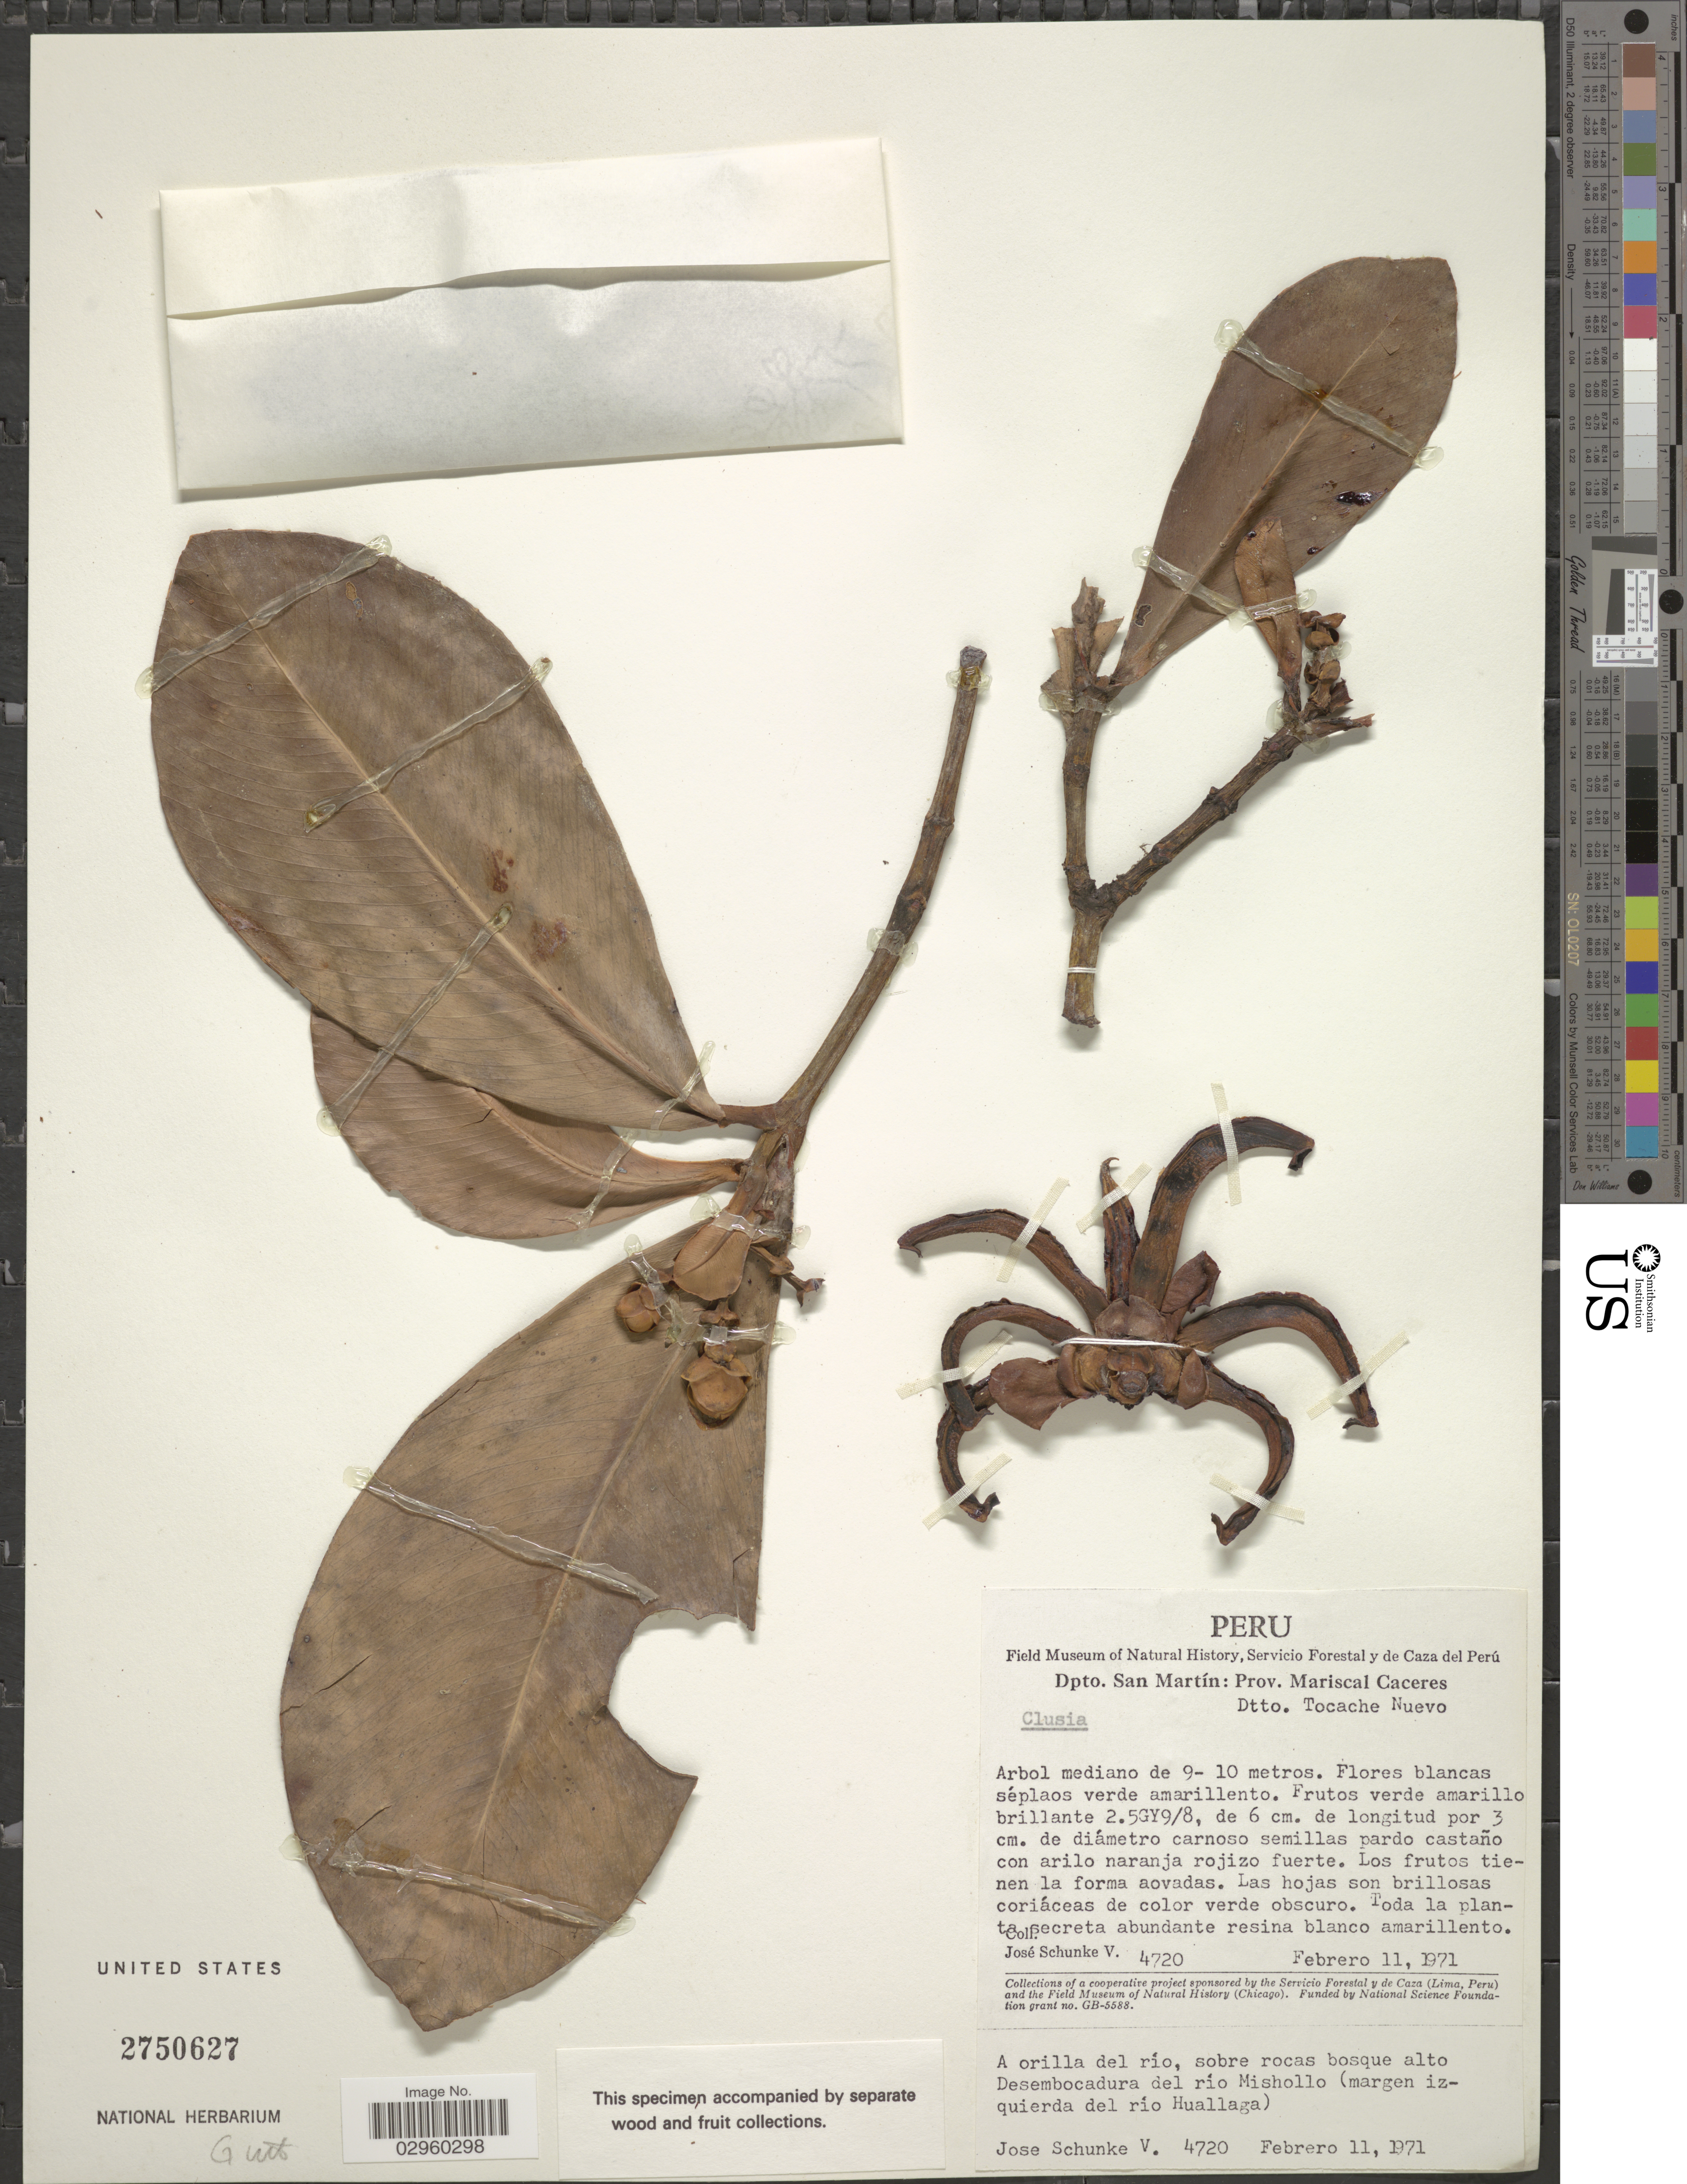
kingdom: Plantae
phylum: Tracheophyta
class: Magnoliopsida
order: Malpighiales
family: Clusiaceae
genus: Clusia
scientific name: Clusia sp.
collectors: J. Schunke Vigo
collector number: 4720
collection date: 1971-02-11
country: Peru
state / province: San Martín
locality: Dpto. San Martín: Prov. Mariscal Caceres, Dtto. Tocache Nuevo. A orilla del río, sobre rocas bosque alto Desembocadura del río Mishollo (margen izquierda del río Huallaga).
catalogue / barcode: US 2750627